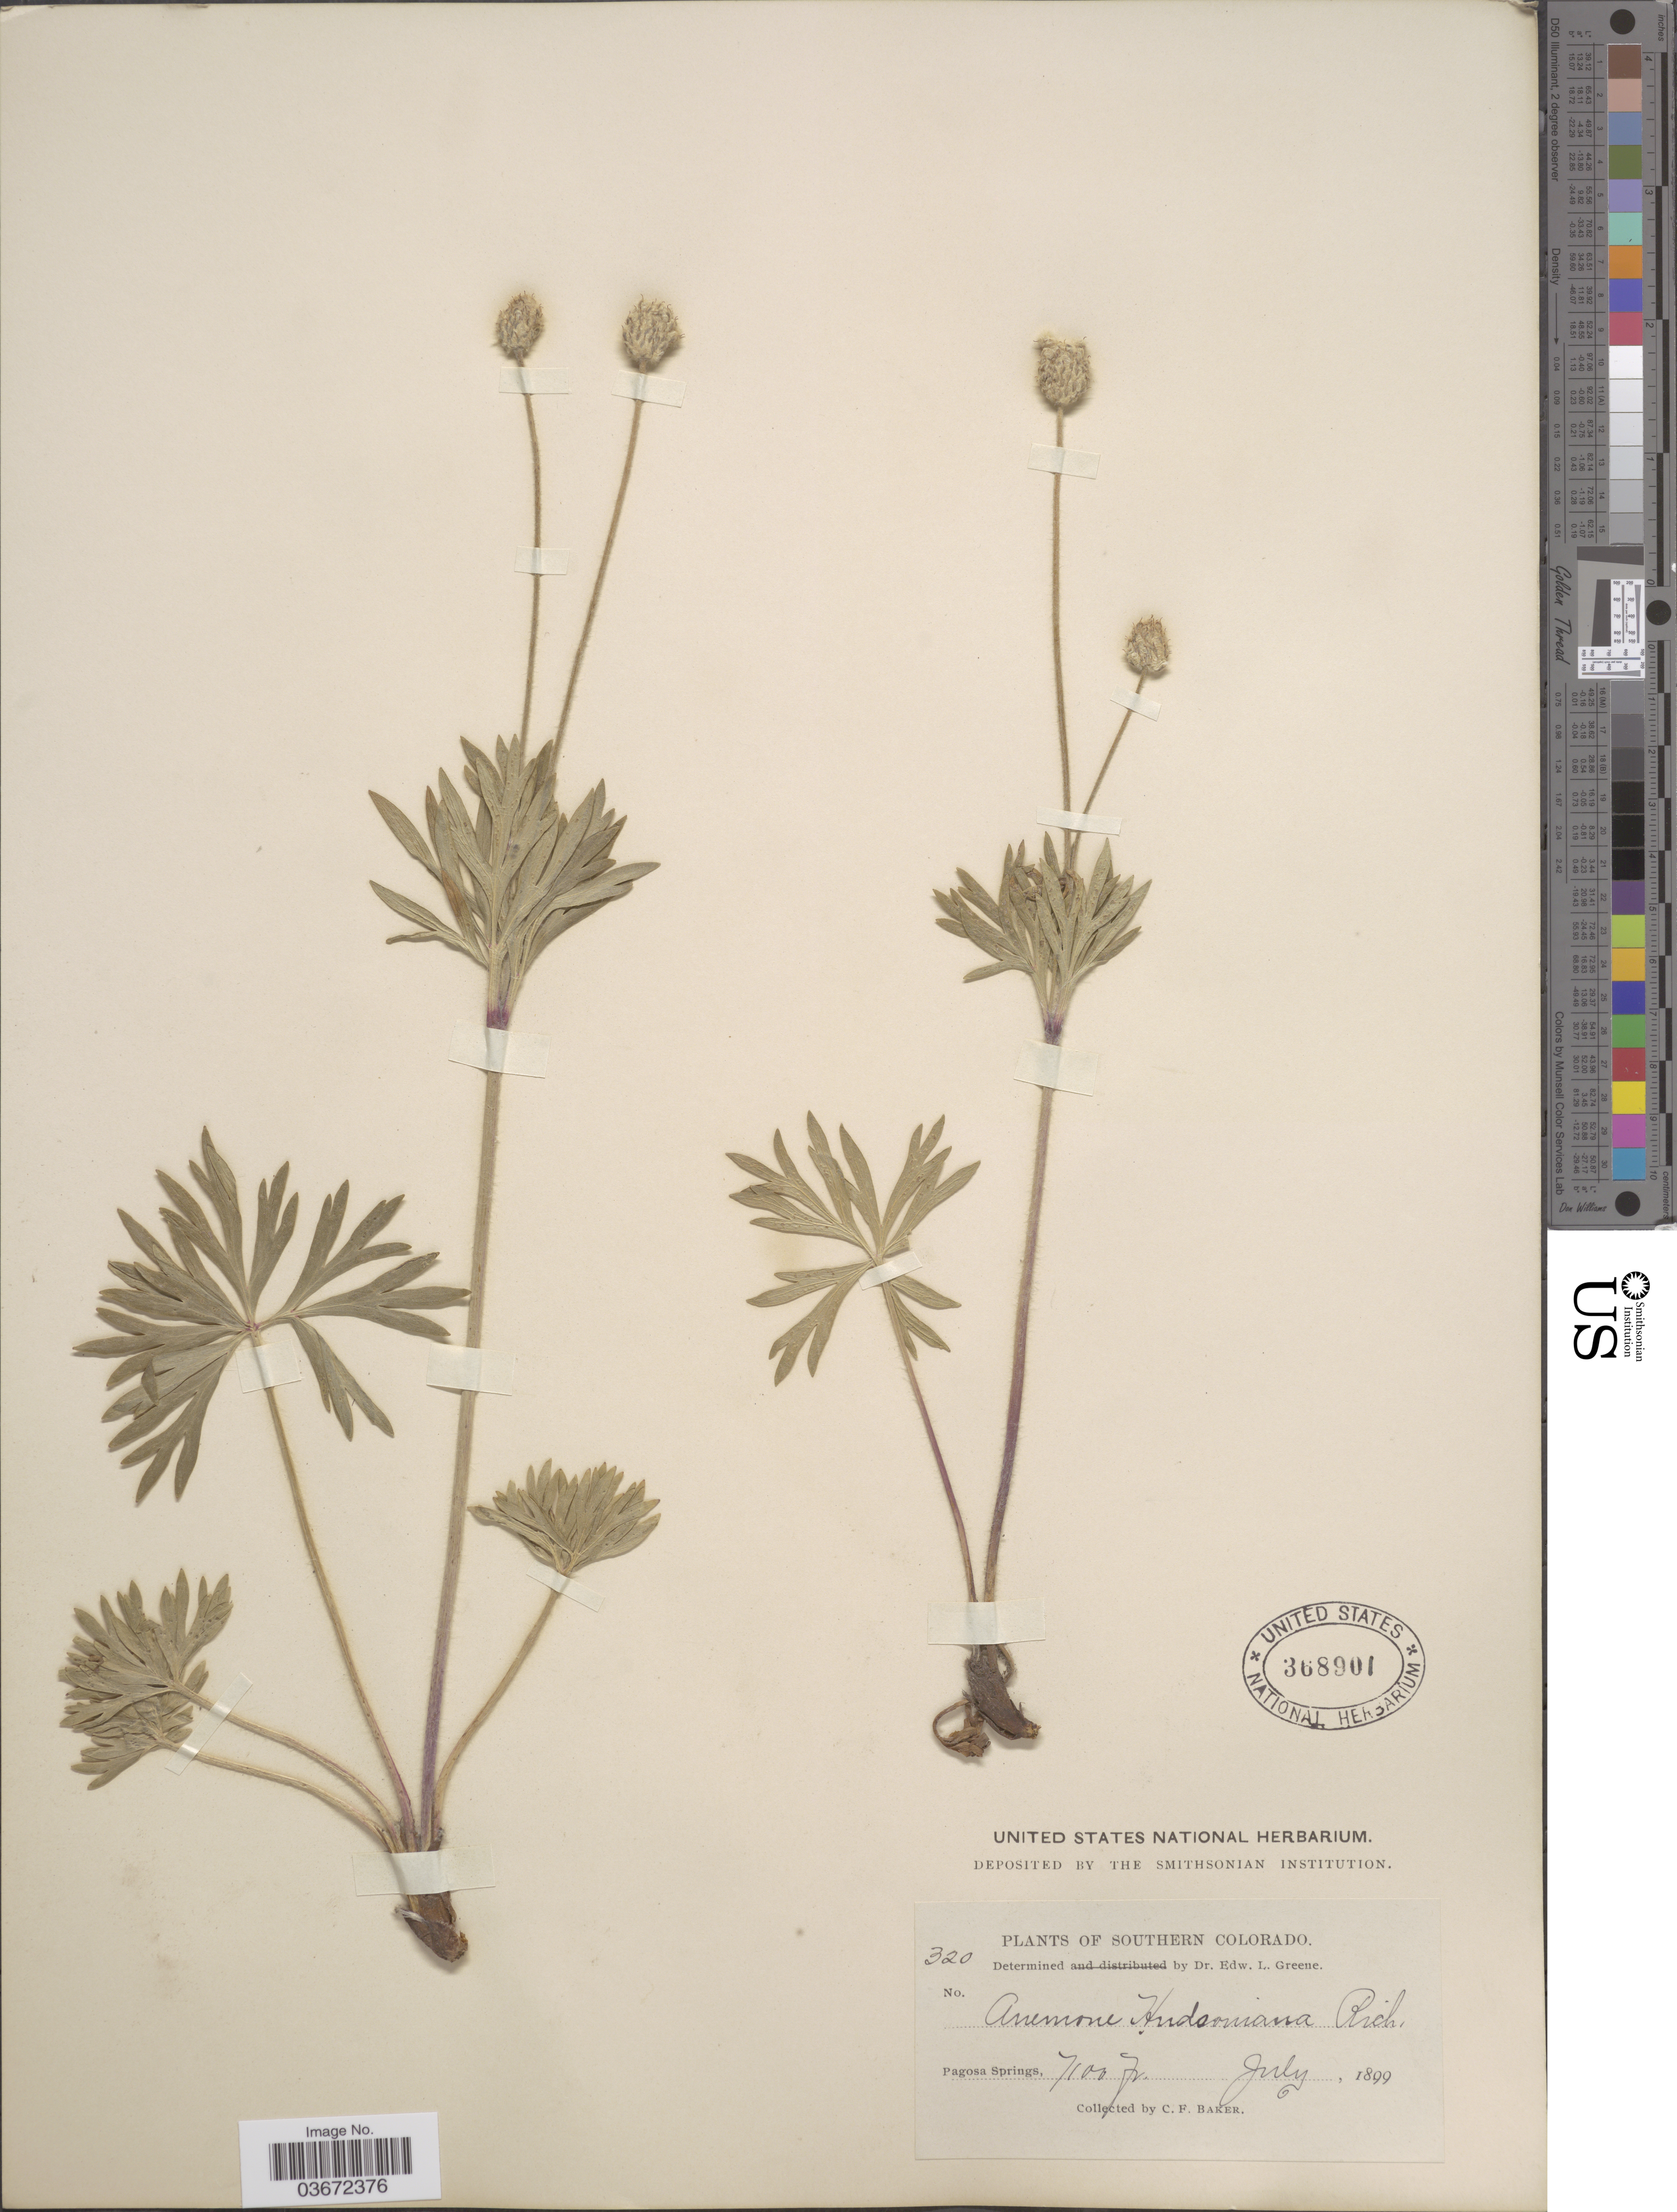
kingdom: Plantae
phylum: Tracheophyta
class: Magnoliopsida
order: Ranunculales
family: Ranunculaceae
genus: Anemone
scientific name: Anemone multifida var. hudsoniana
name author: DC.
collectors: C. F. Baker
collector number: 320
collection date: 1899-07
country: United States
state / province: Colorado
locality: Southern Colorado. Pagosa Springs.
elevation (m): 2164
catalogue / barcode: US 368901